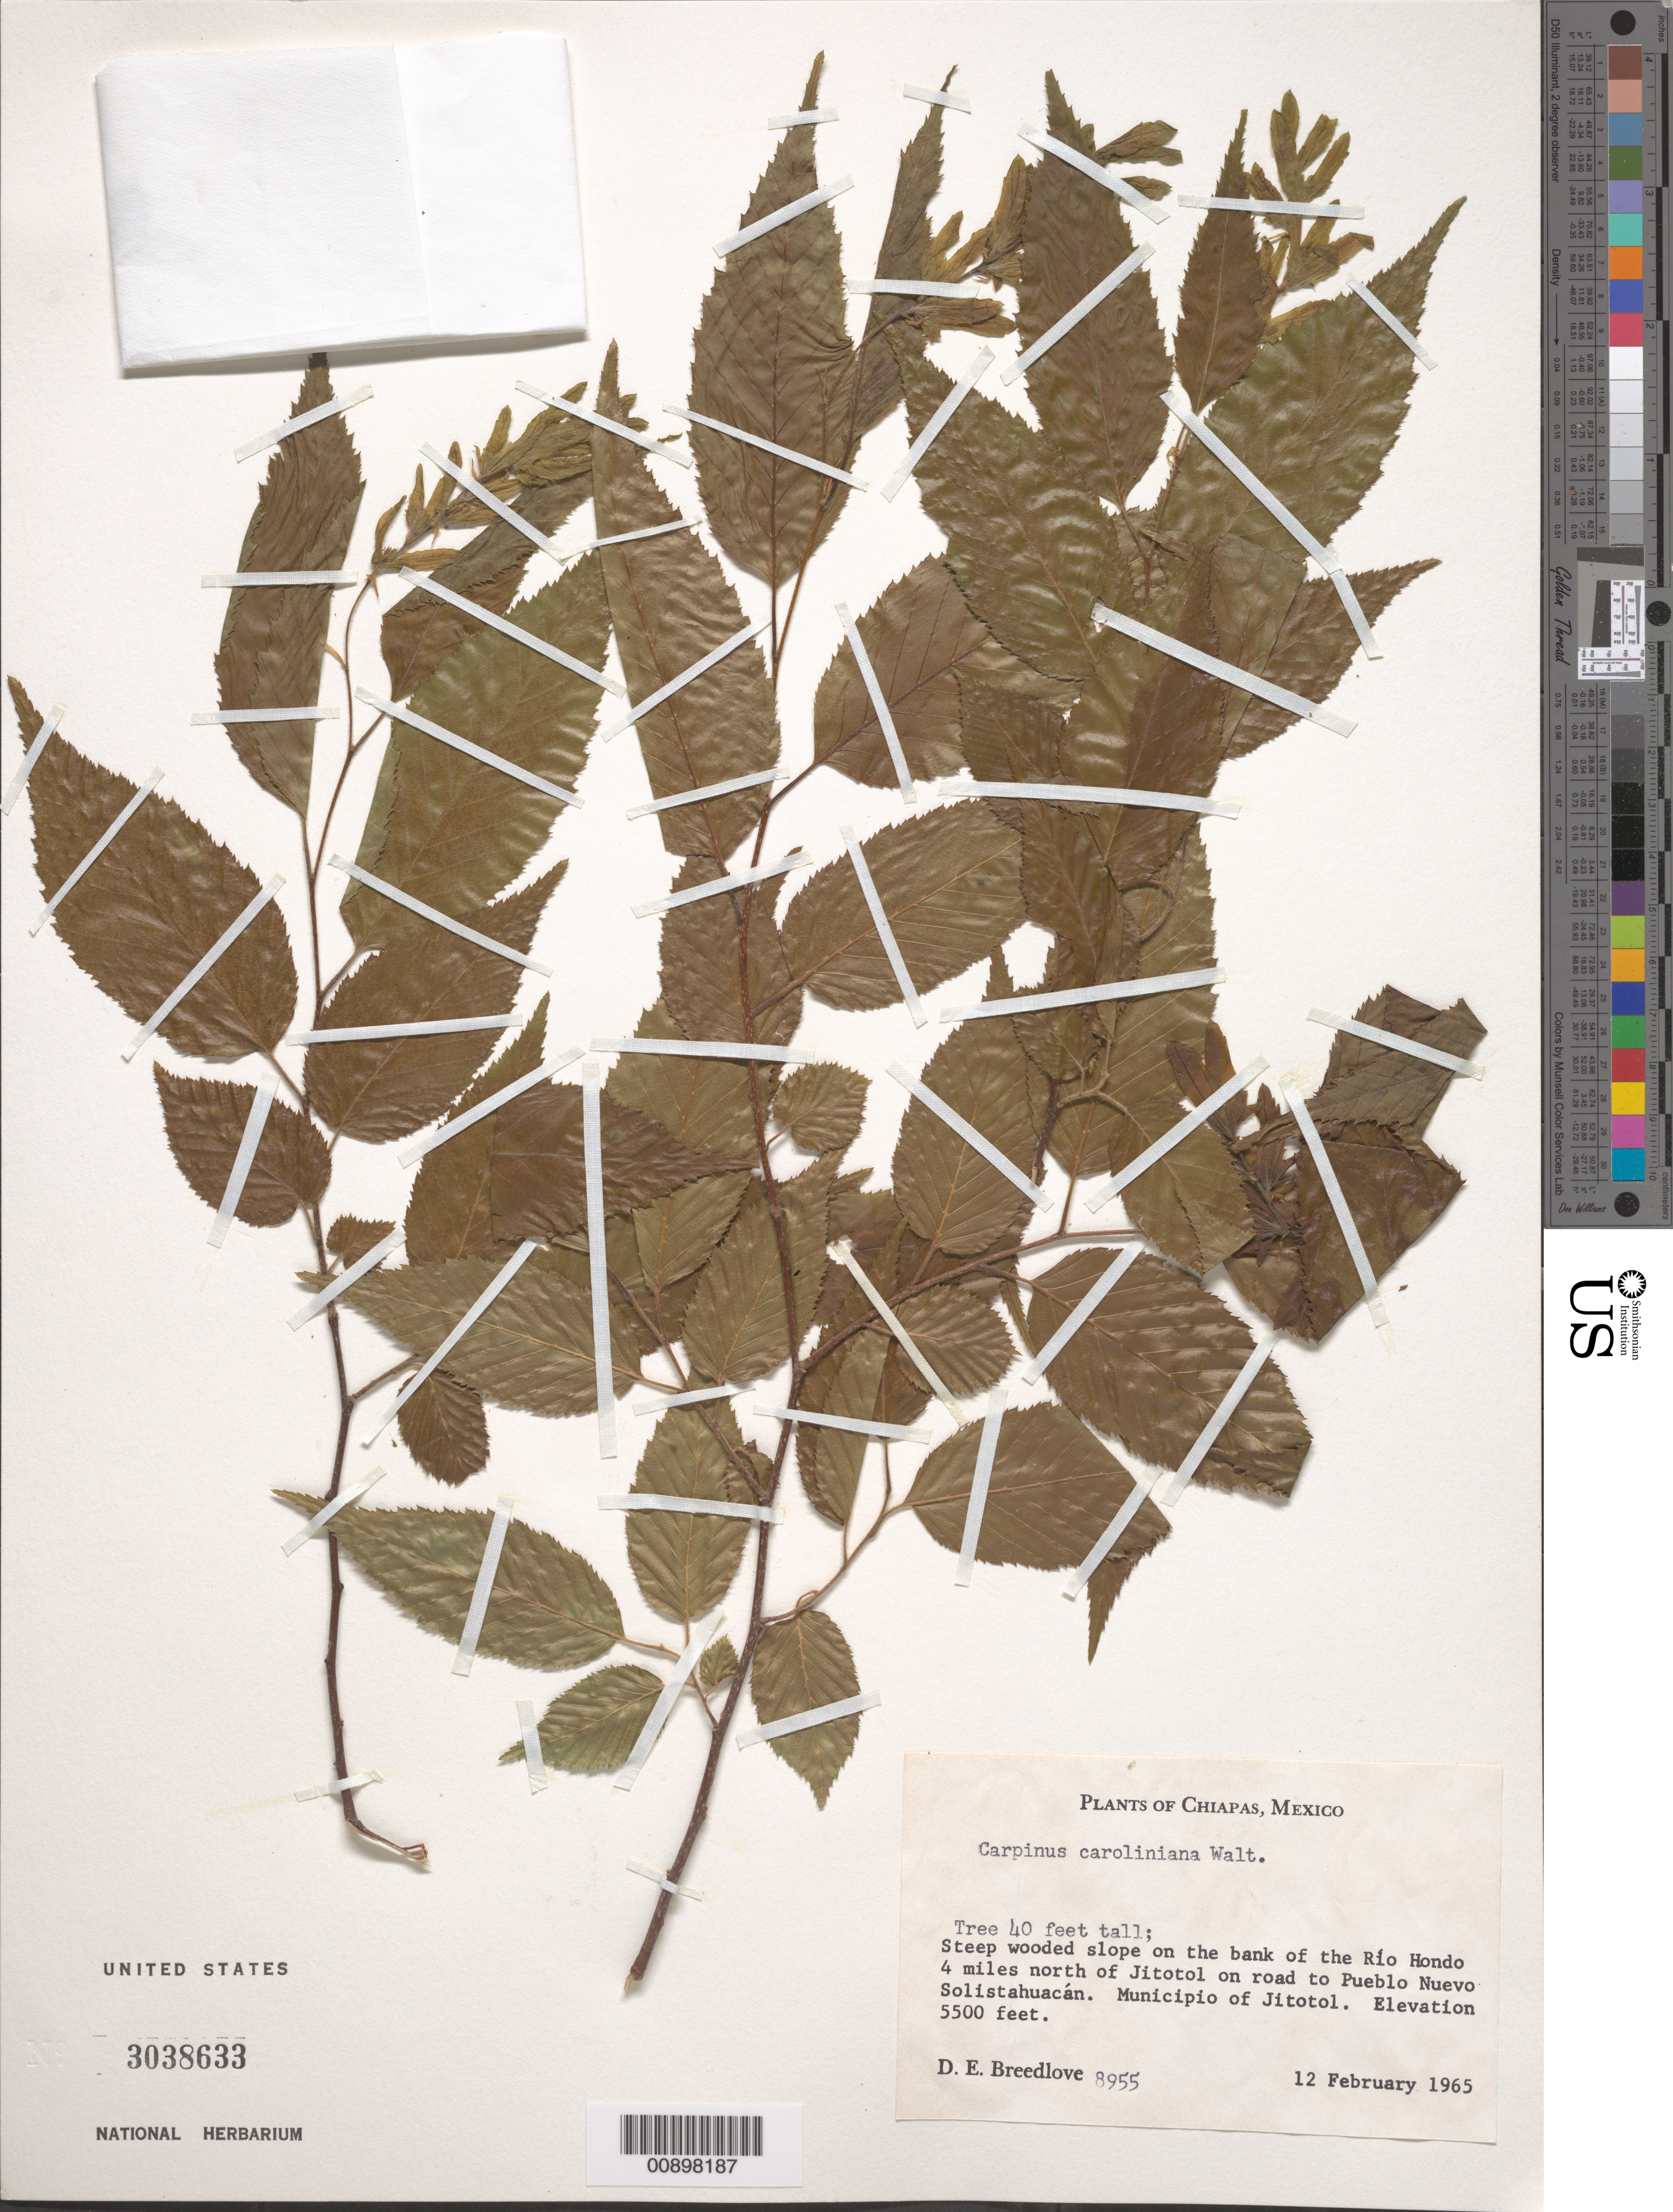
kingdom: Plantae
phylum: Tracheophyta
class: Magnoliopsida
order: Fagales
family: Betulaceae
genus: Carpinus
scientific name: Carpinus caroliniana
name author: Walter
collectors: D. E. Breedlove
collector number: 8955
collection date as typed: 12 Feb 1965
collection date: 1965-02-12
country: Mexico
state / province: Chiapas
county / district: Jitotol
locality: Steep wooded slope on the bank of the Río Hondo 4 miles north of Jitotol on road to Pueblo Nuevo Solistahuacán. Municipio of Jitotol.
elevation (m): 1676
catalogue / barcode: US 3038633